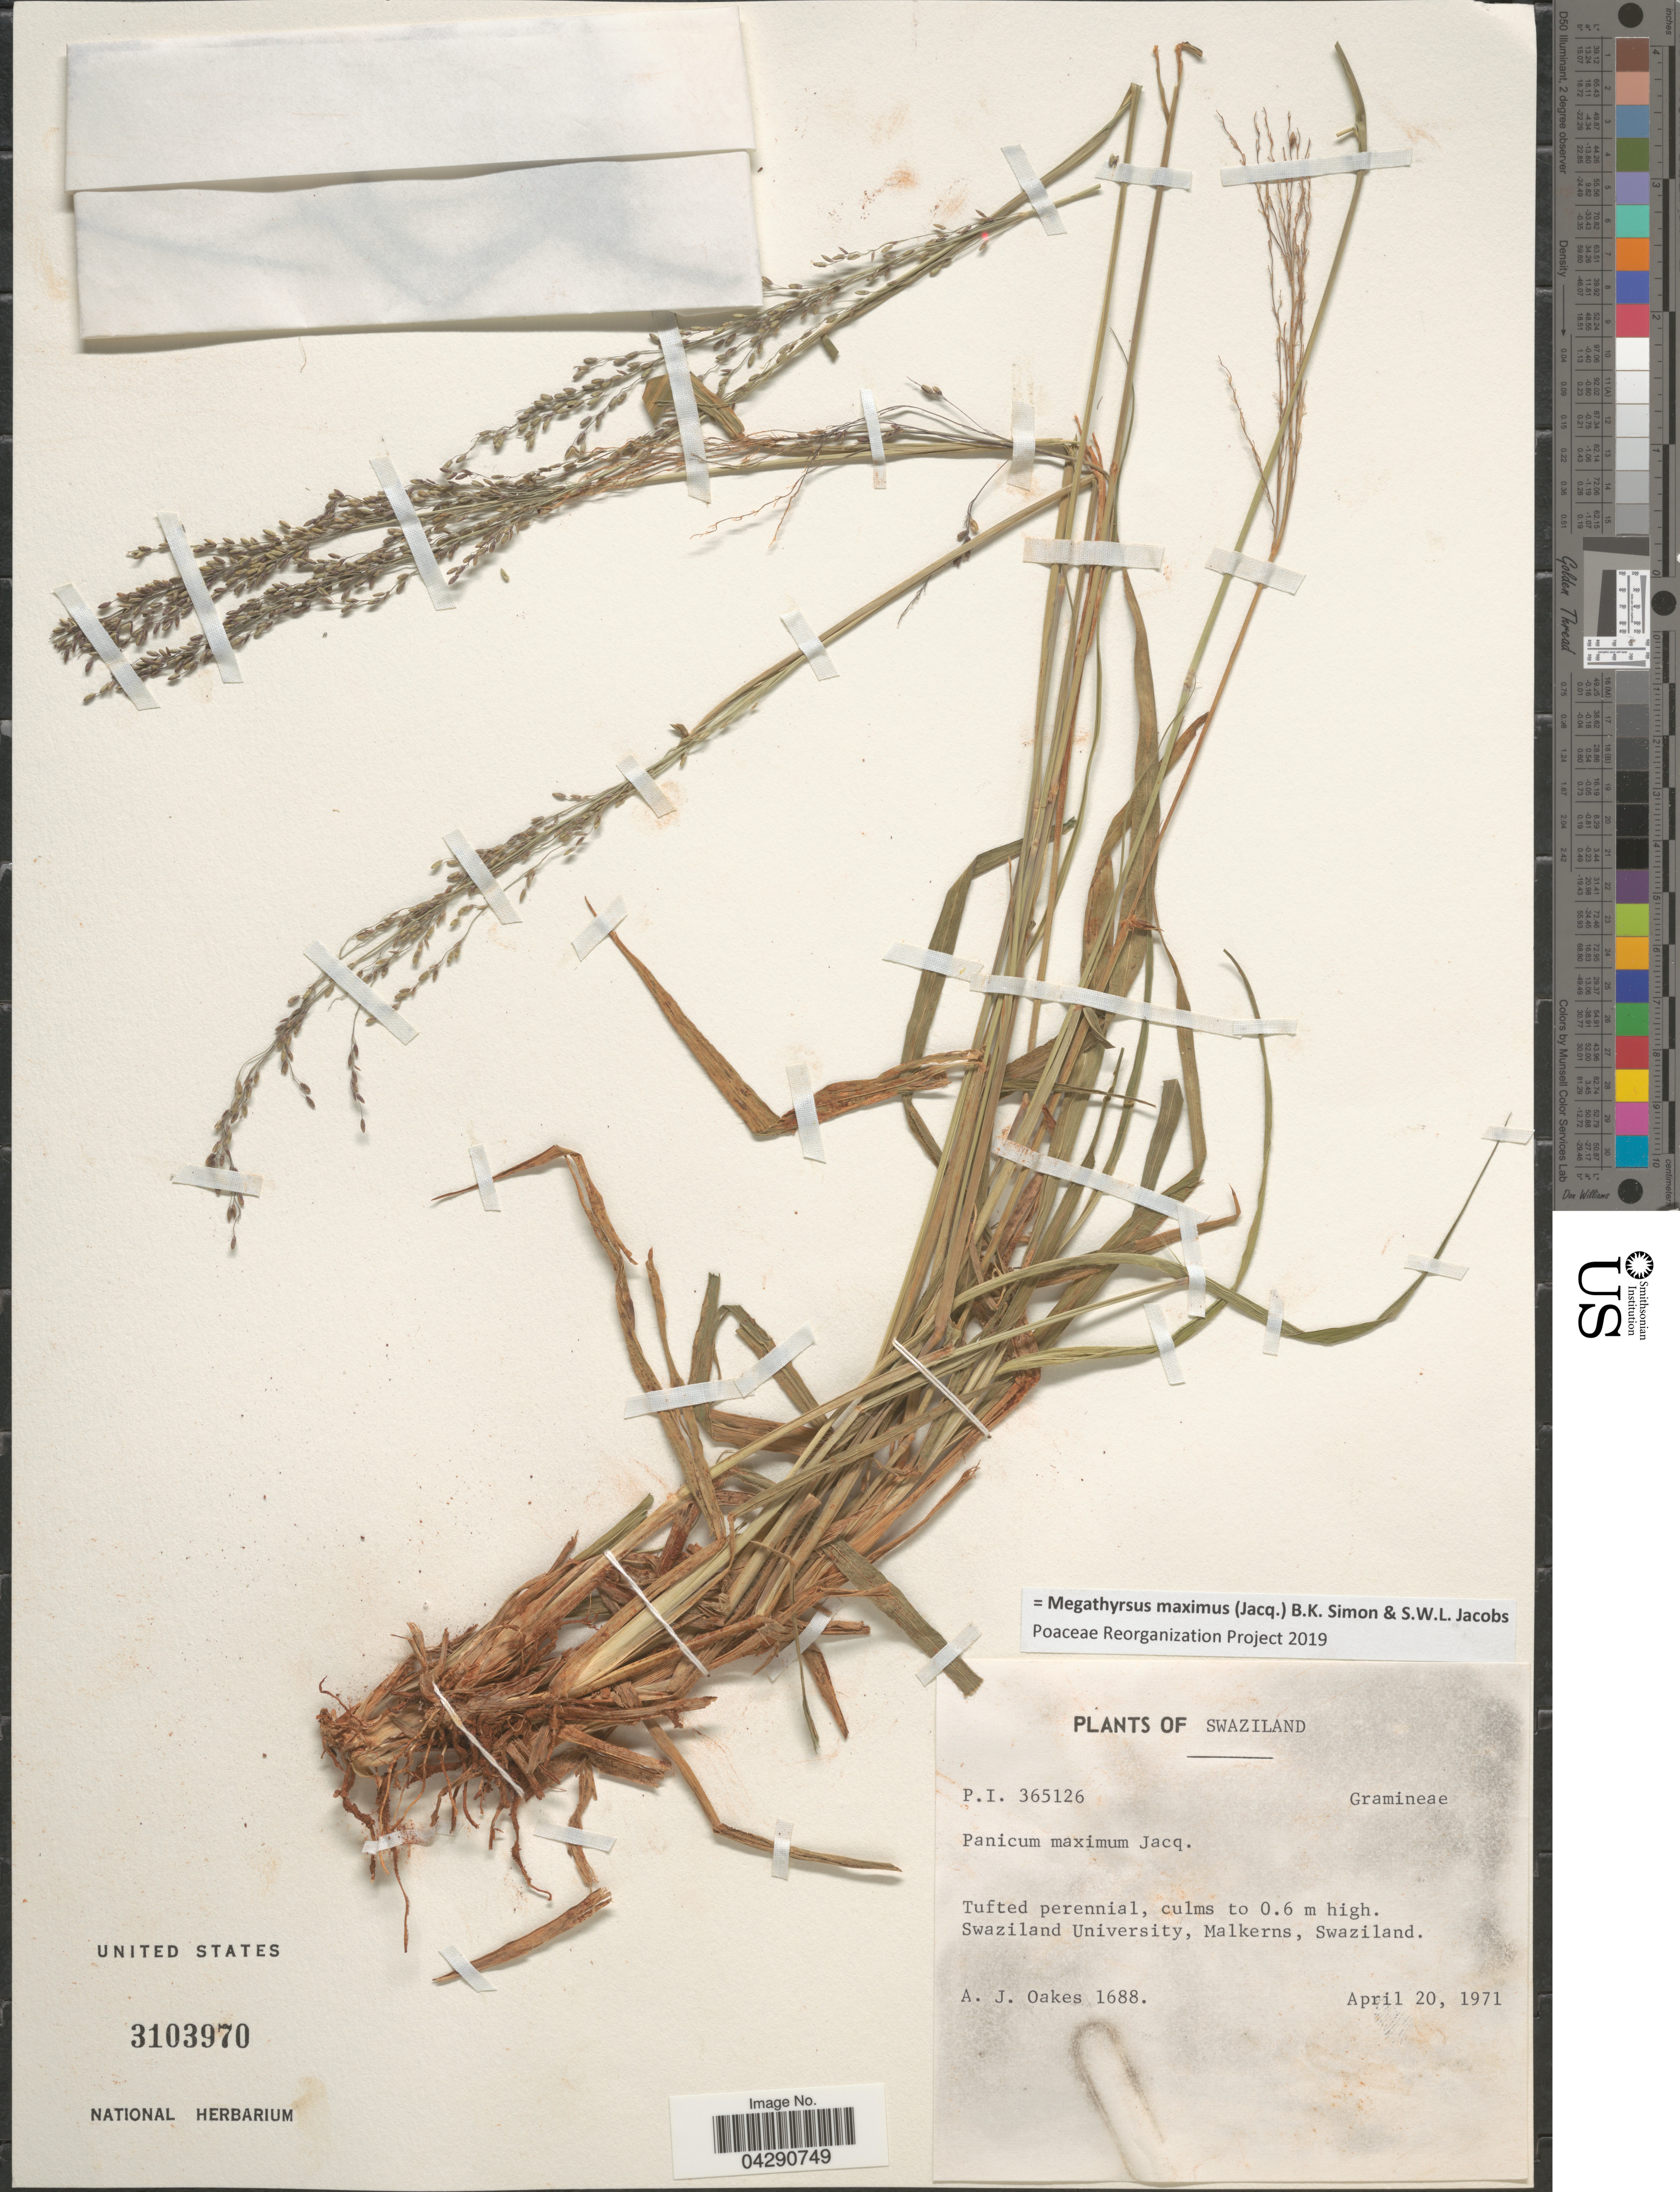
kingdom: Plantae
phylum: Tracheophyta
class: Liliopsida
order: Poales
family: Poaceae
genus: Megathyrsus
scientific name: Megathyrsus maximus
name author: (Jacq.) B.K. Simon & S.W.L. Jacobs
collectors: A. Oakes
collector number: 1688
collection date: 1971-04-20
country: Eswatini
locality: Swaziland University, Malkerns.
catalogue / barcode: US 3103970